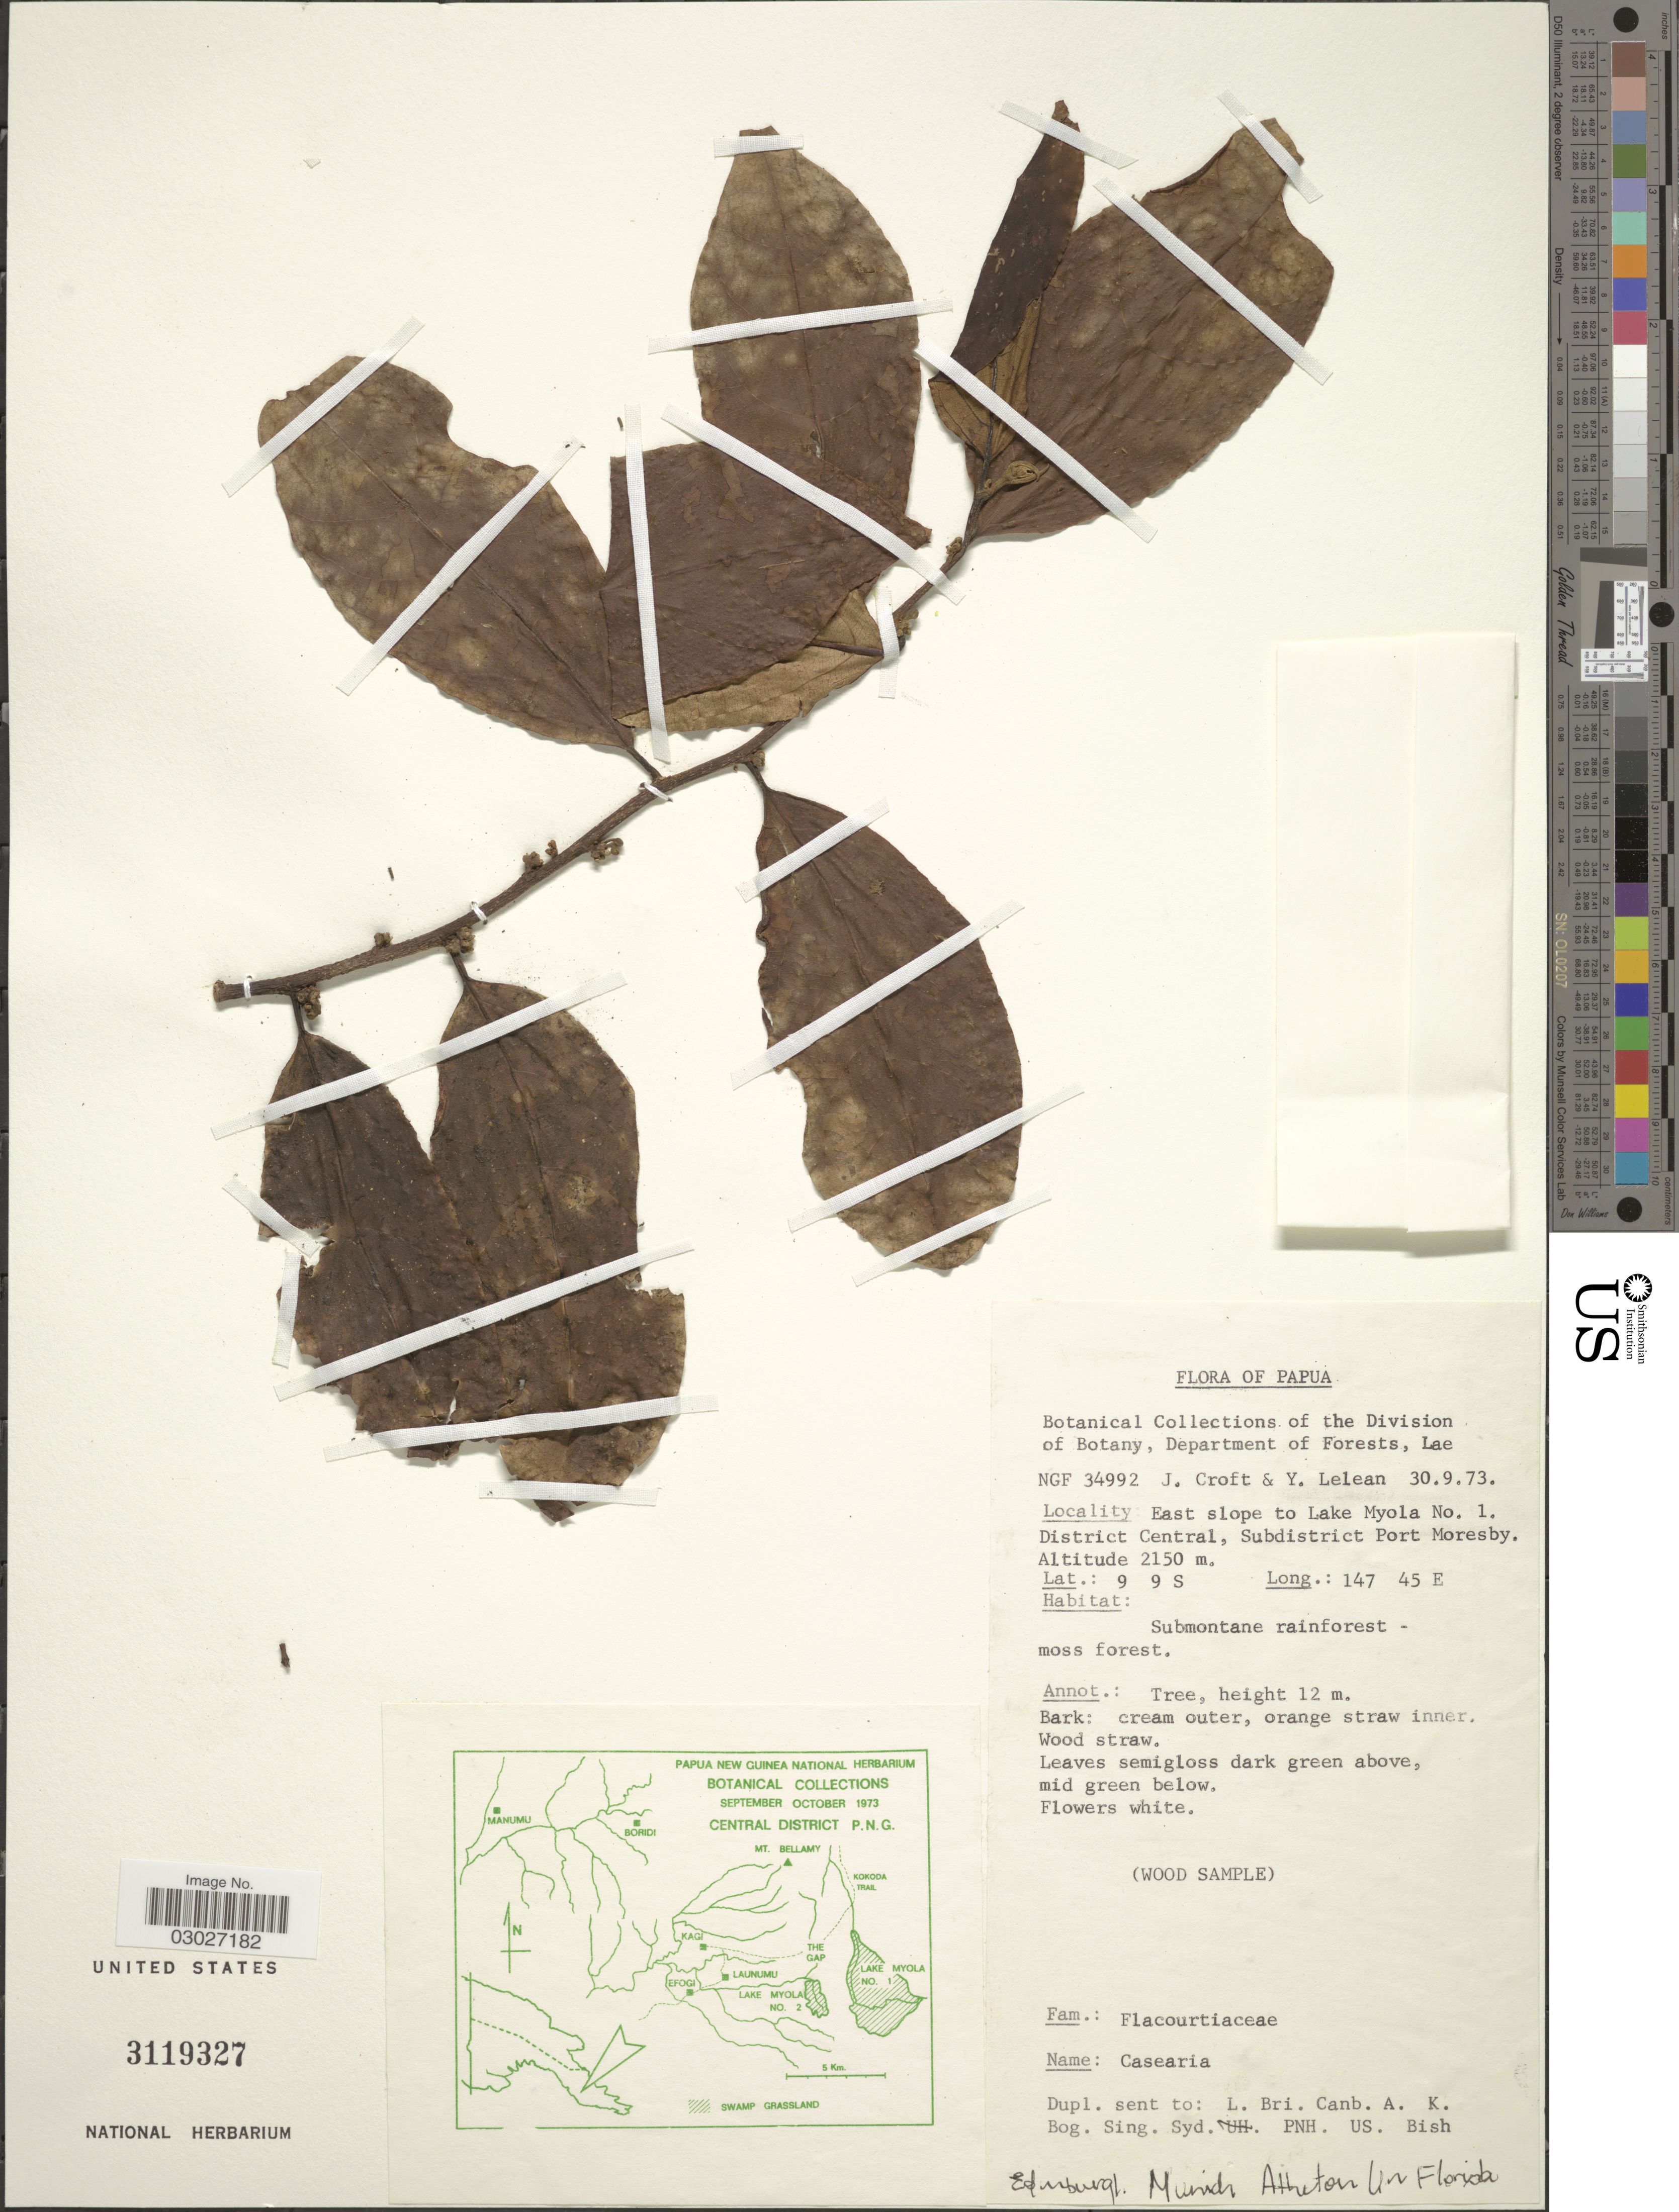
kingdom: Plantae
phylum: Tracheophyta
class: Magnoliopsida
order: Malpighiales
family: Salicaceae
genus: Casearia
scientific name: Casearia sp.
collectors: J. Croft & Y. Lelean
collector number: NGF34992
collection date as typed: Transcribed d/m/y: 30/9/73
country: Papua New Guinea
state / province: Central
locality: Papua, East slope to Lake Myola No. 1. District Central, Subdistrict Port Moresby.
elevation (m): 2150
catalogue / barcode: US 3119327